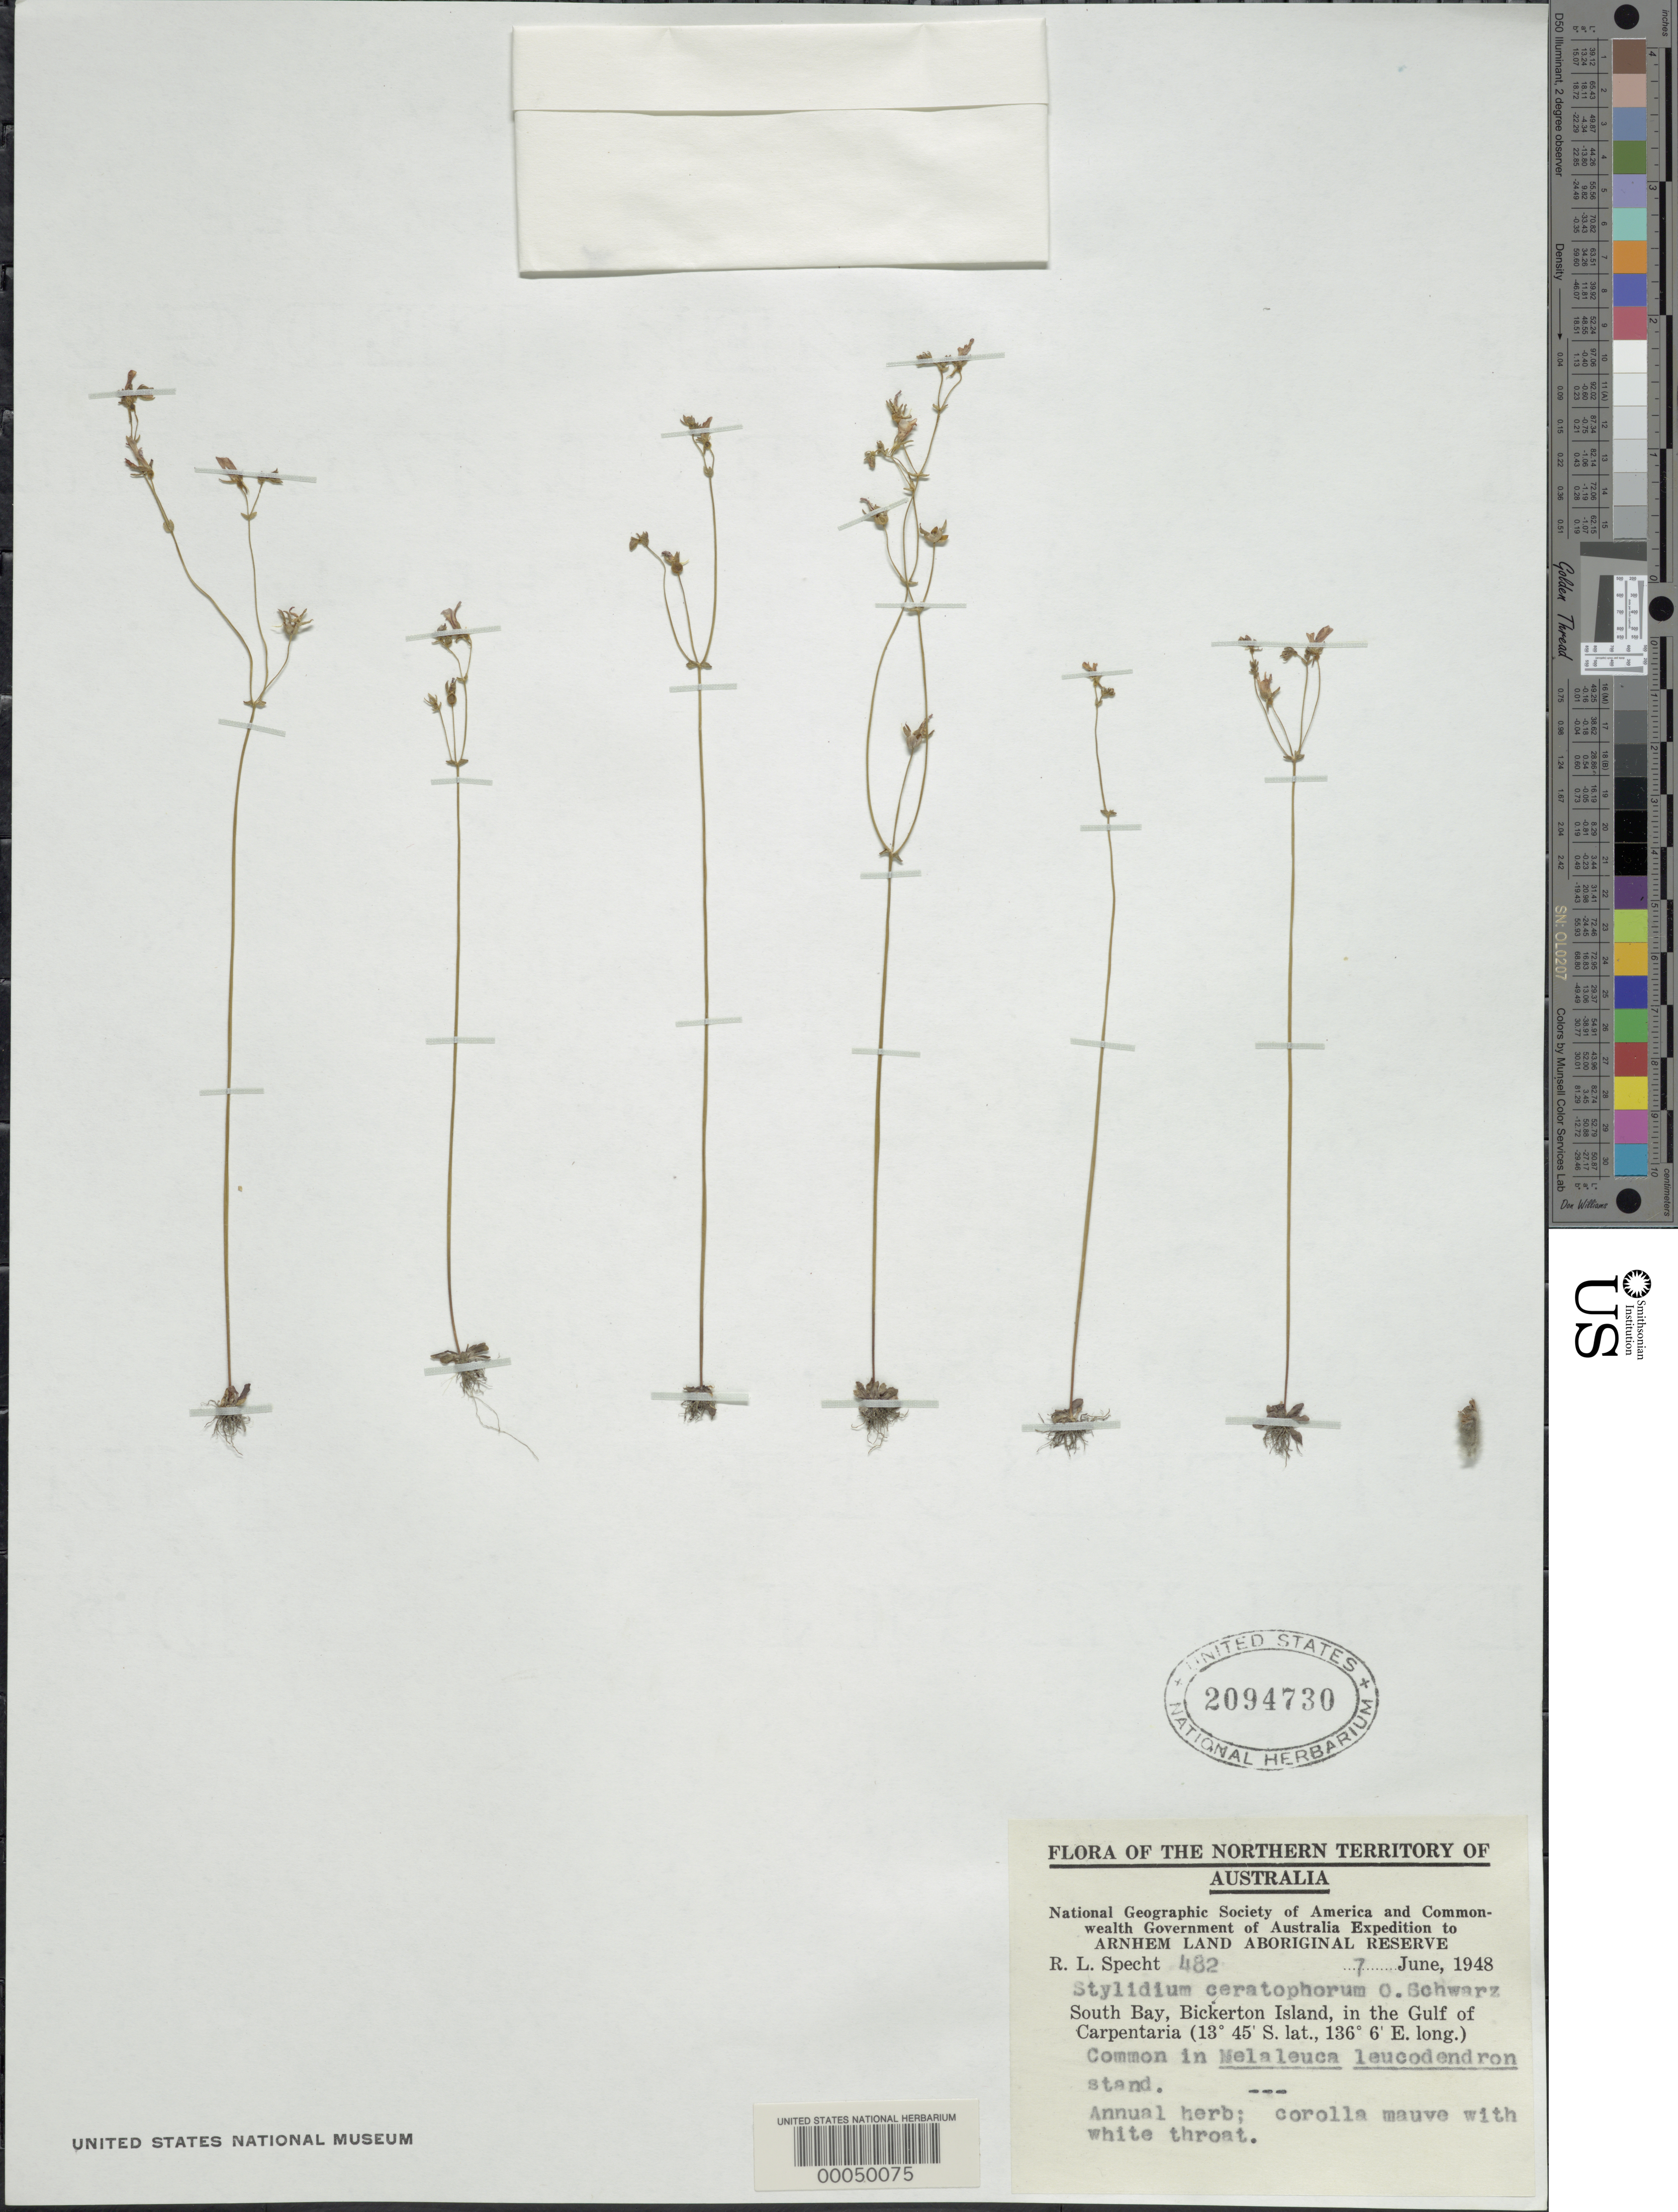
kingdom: Plantae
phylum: Tracheophyta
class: Magnoliopsida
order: Asterales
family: Stylidiaceae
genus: Stylidium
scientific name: Stylidium ceratophorum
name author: O. Schwarz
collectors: R. L. Specht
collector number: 482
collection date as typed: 07 Jun 1948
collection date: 1948-06-07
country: Australia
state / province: Northern Territory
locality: South bay, bickerton island, in the gulf of carpentaria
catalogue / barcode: US 2094730